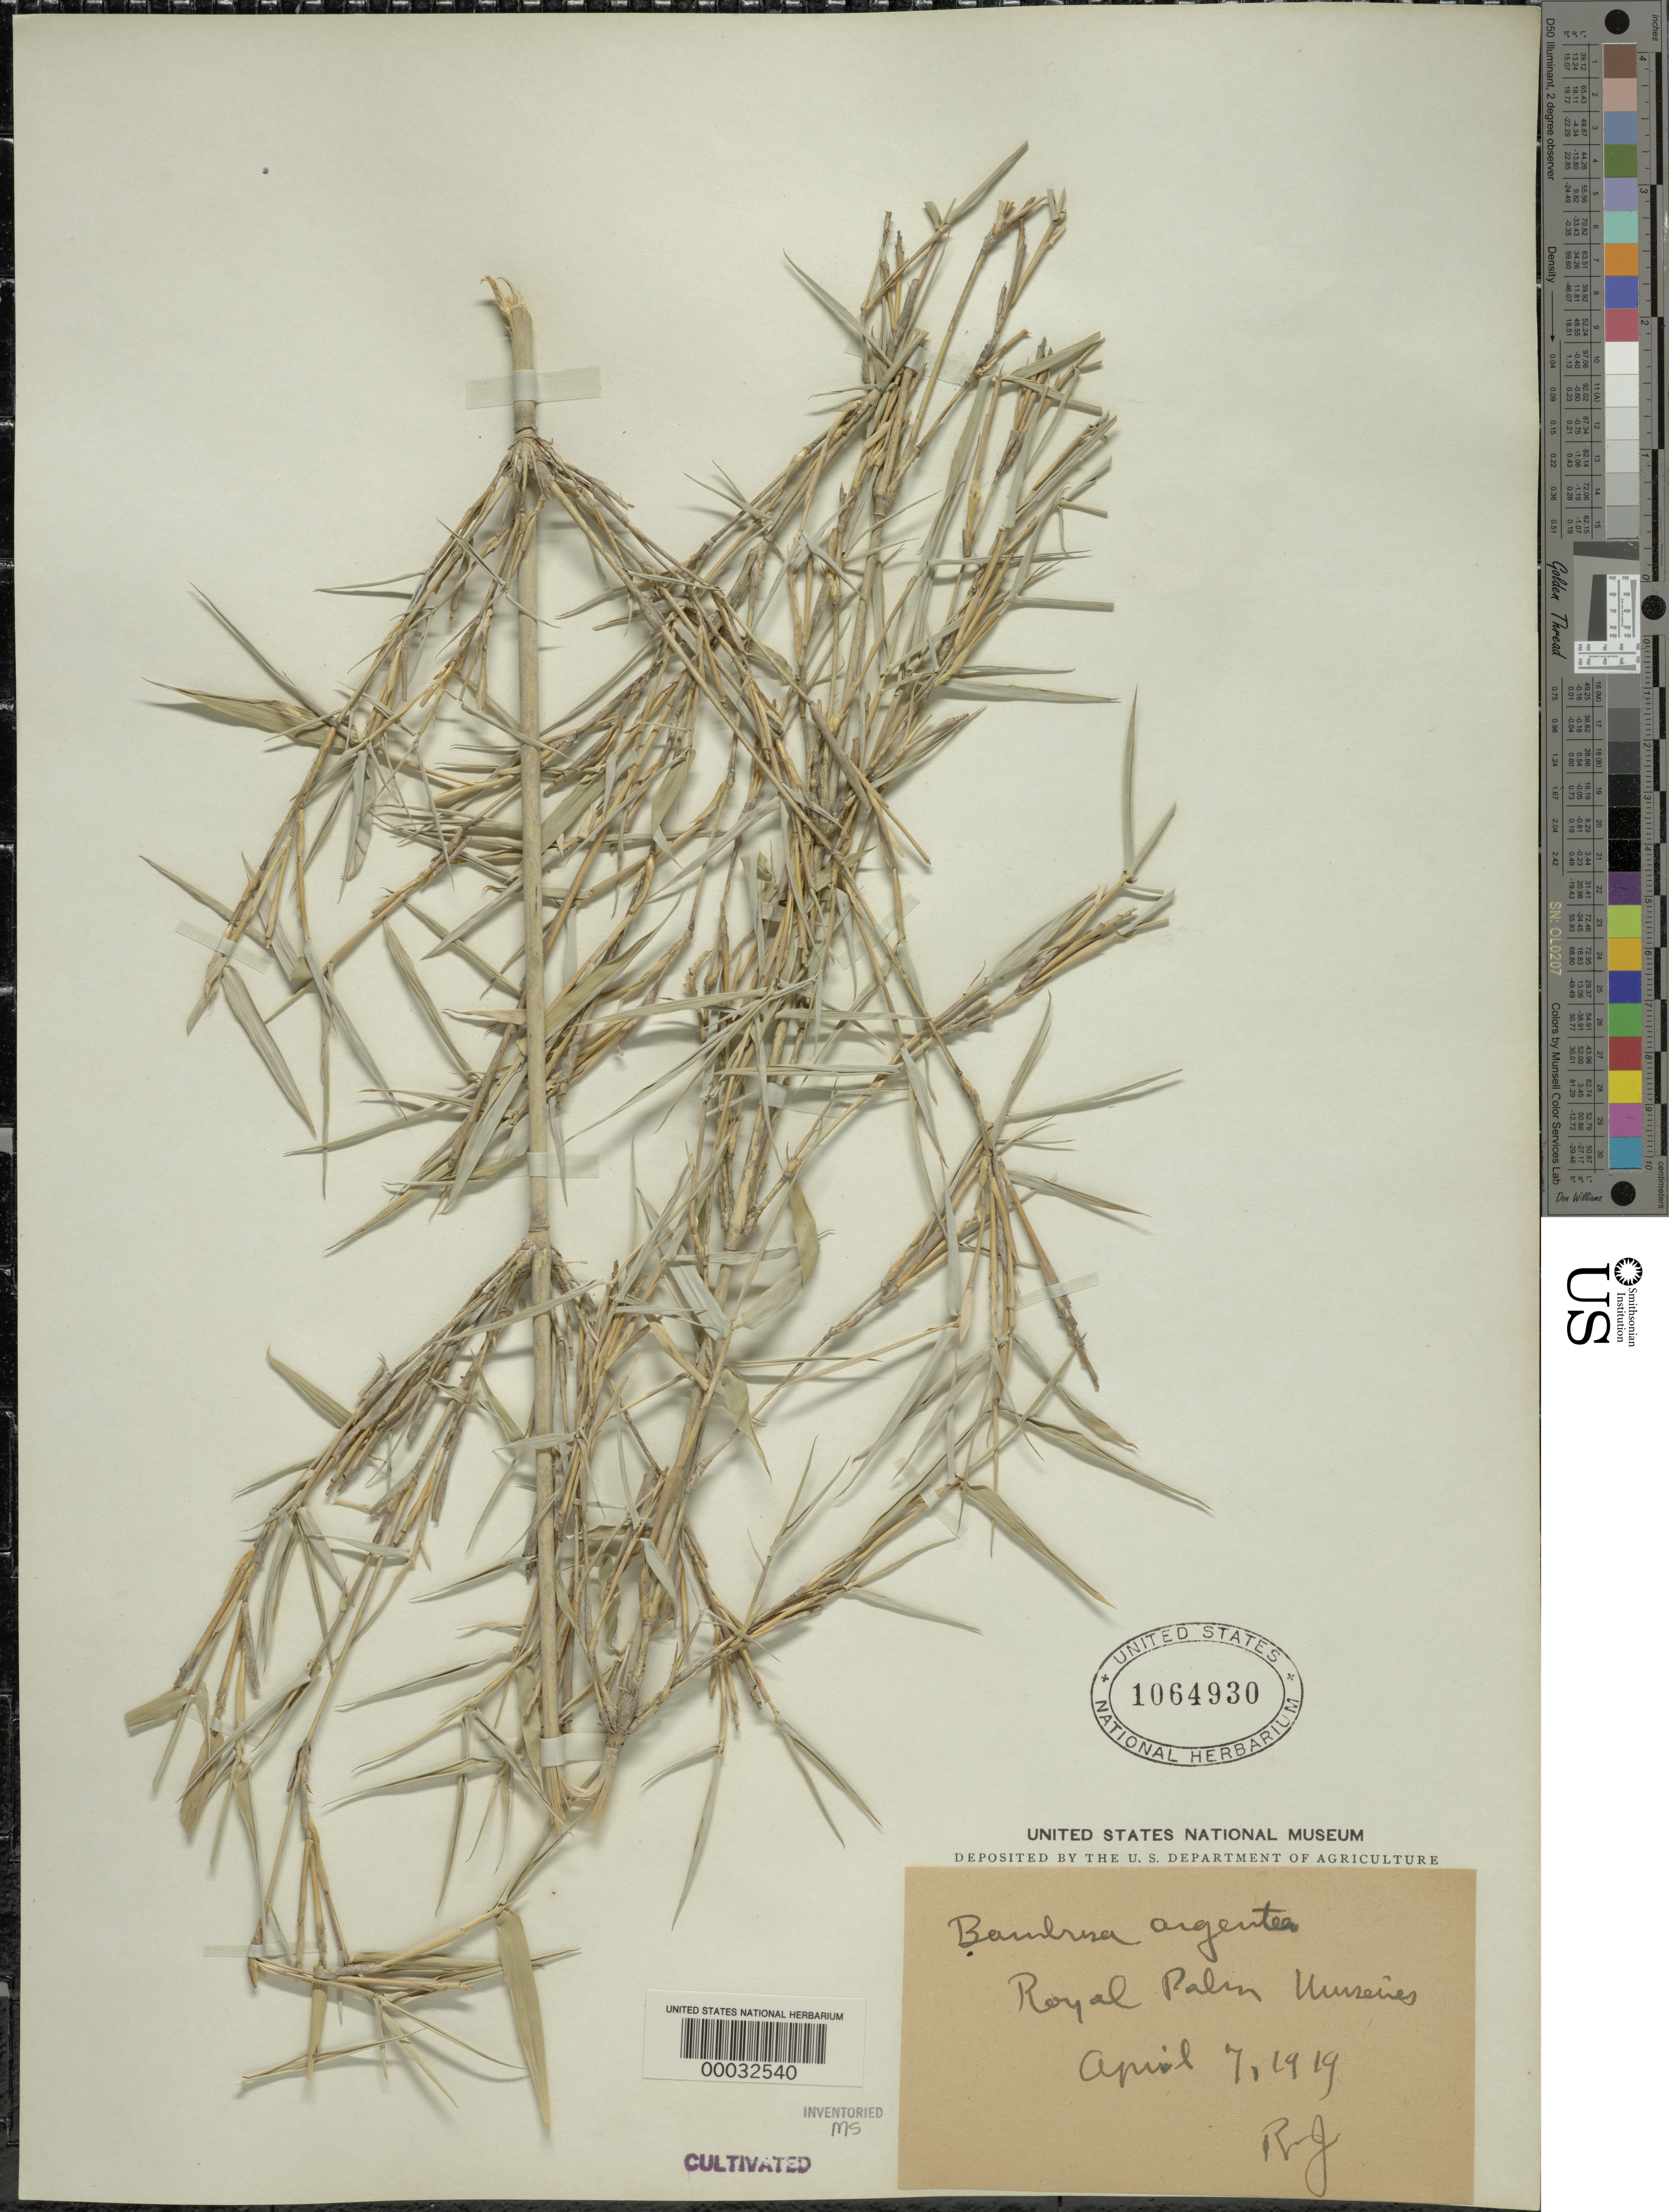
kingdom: Plantae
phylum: Tracheophyta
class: Liliopsida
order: Poales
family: Poaceae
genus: Bambusa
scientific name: Bambusa multiplex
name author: (Lour.) Raeusch. ex Schult. & Schult. f.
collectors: R. Jones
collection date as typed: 07 Apr 1919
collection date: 1919-04-07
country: United States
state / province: Florida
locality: Royal palm nurseries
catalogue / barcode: US 1064930